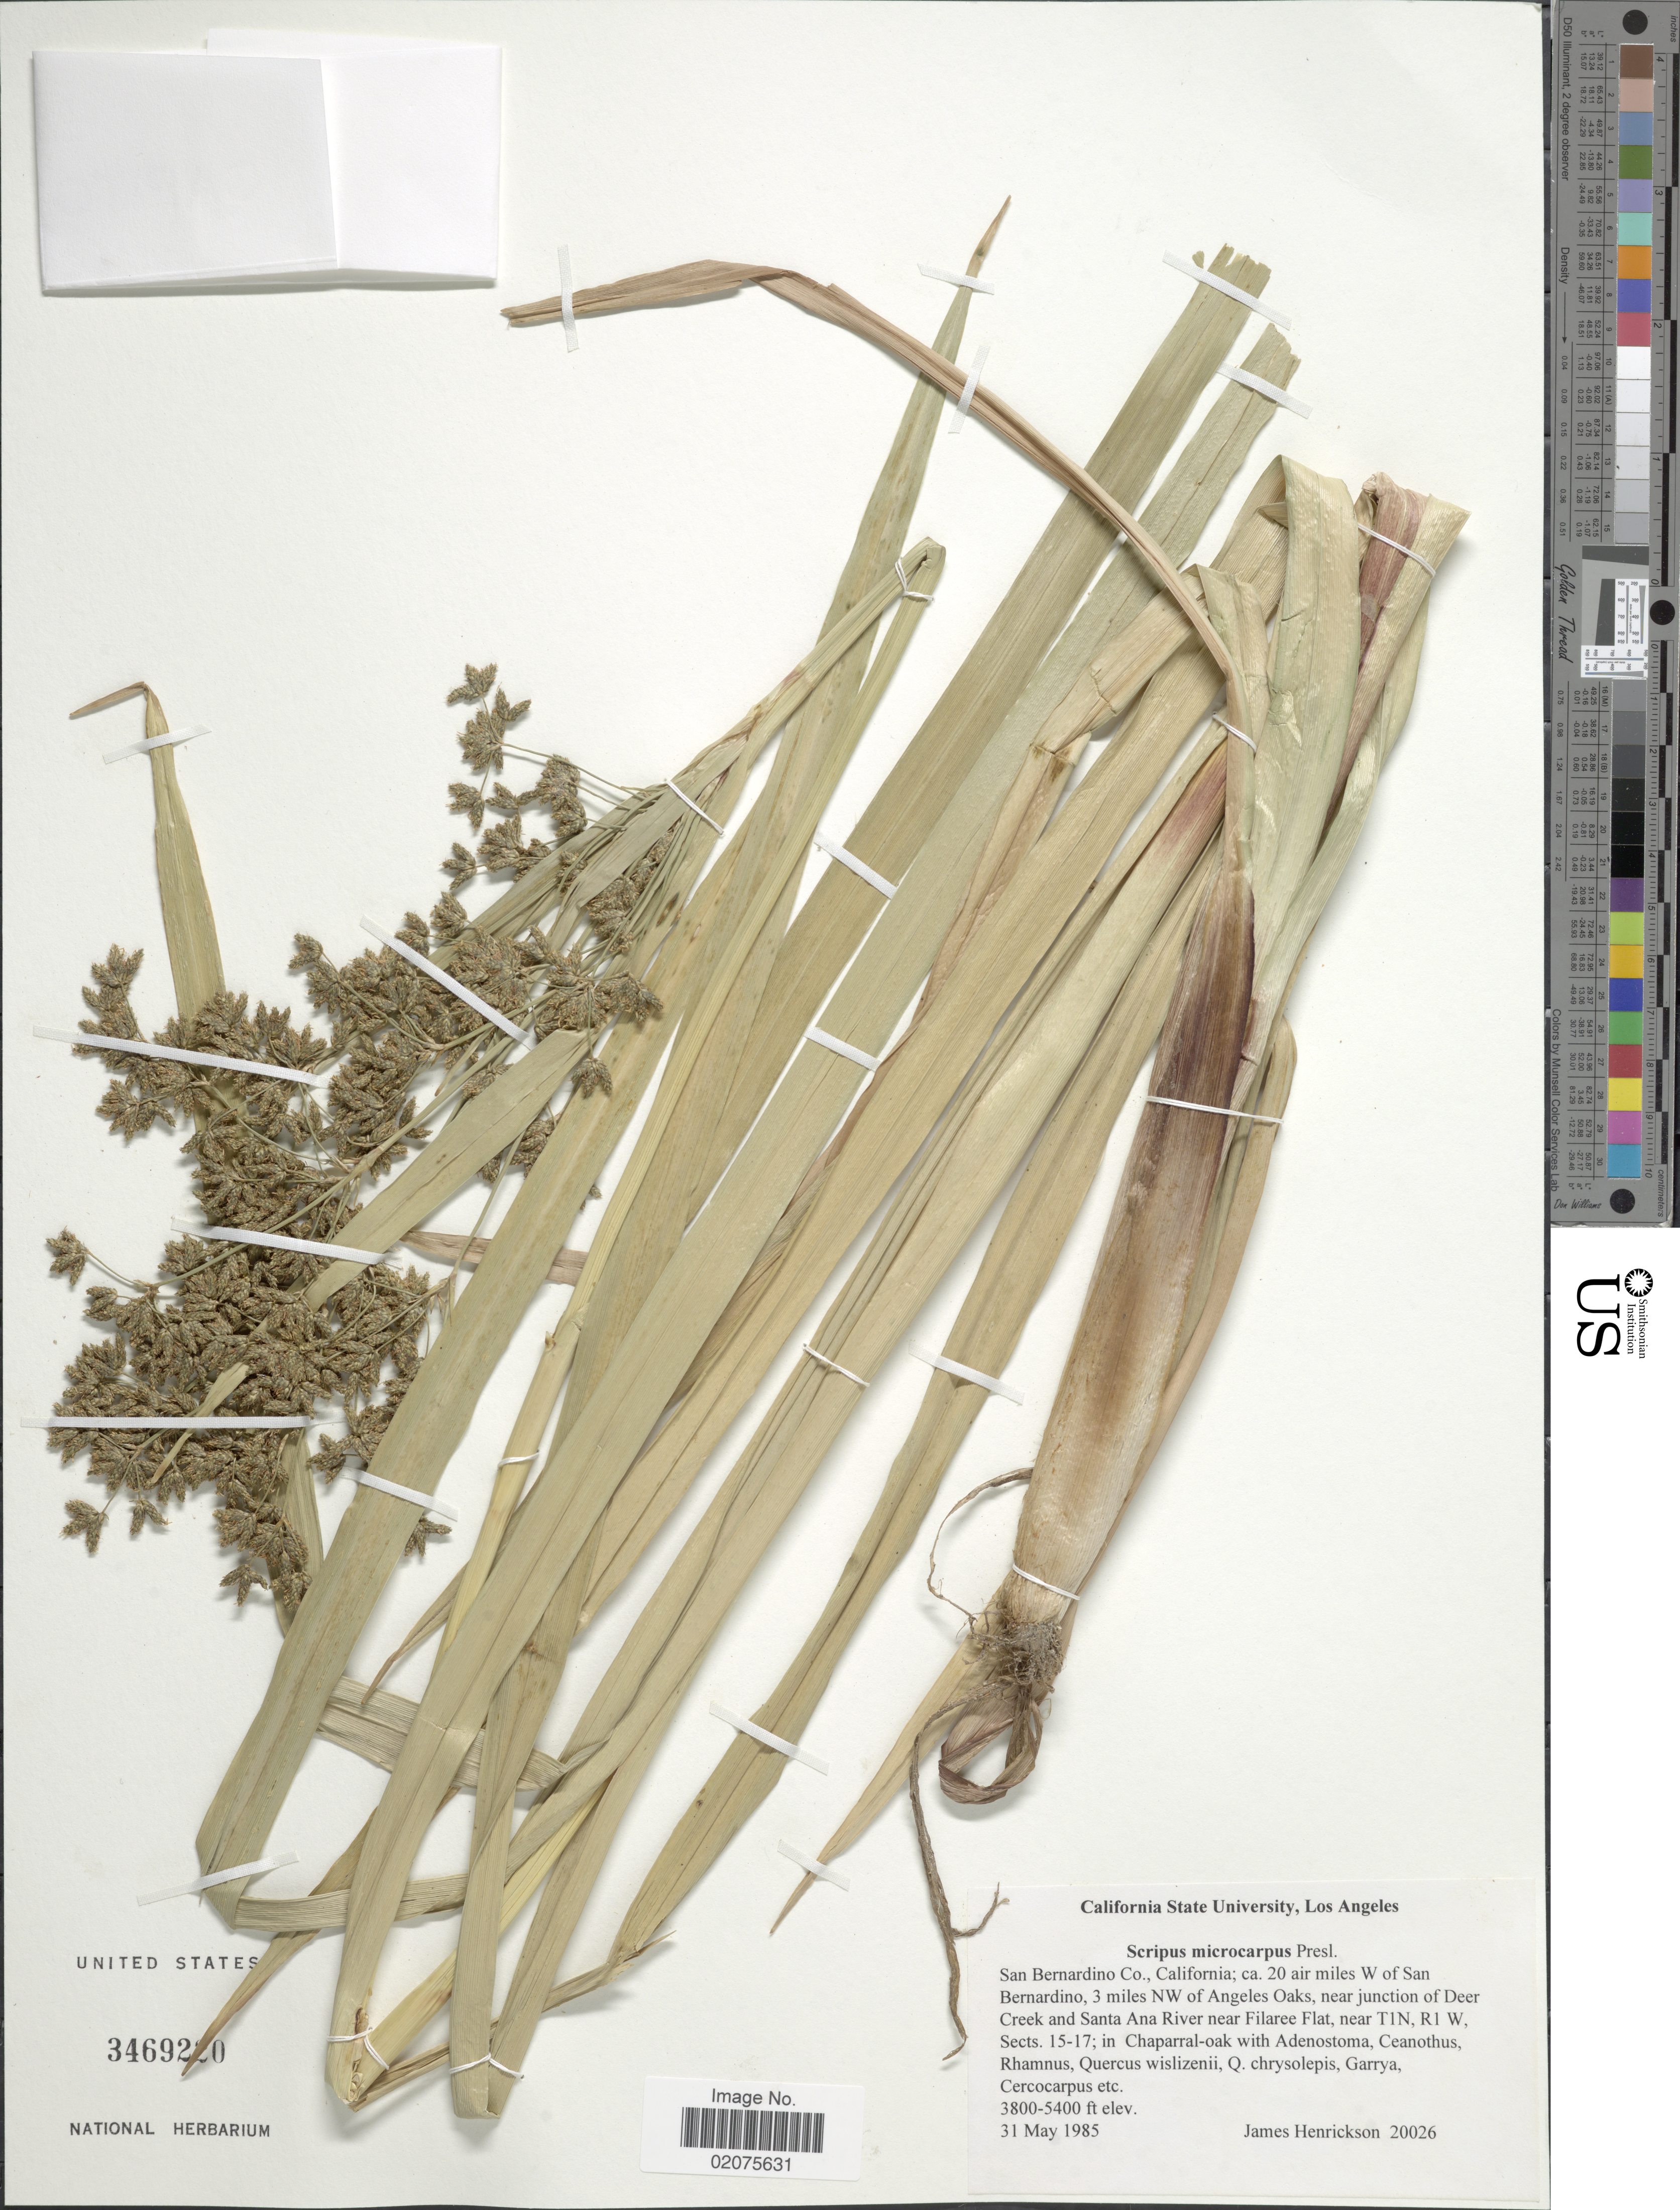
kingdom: Plantae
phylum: Tracheophyta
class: Liliopsida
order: Poales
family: Cyperaceae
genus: Scirpus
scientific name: Scirpus microcarpus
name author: J. Presl & C. Presl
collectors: J. Hendrickson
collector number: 20026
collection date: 1985-05-31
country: United States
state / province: California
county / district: San Bernardino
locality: San Bernardino Co.: ca. 20 air miles W of San Bernardino, 3 miles NW of Angeles Oaks, near junction of Deer Creek and Santa Ana River near Filaree Flat, near T1N, R1 W, sects. 15-17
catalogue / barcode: US 3469220